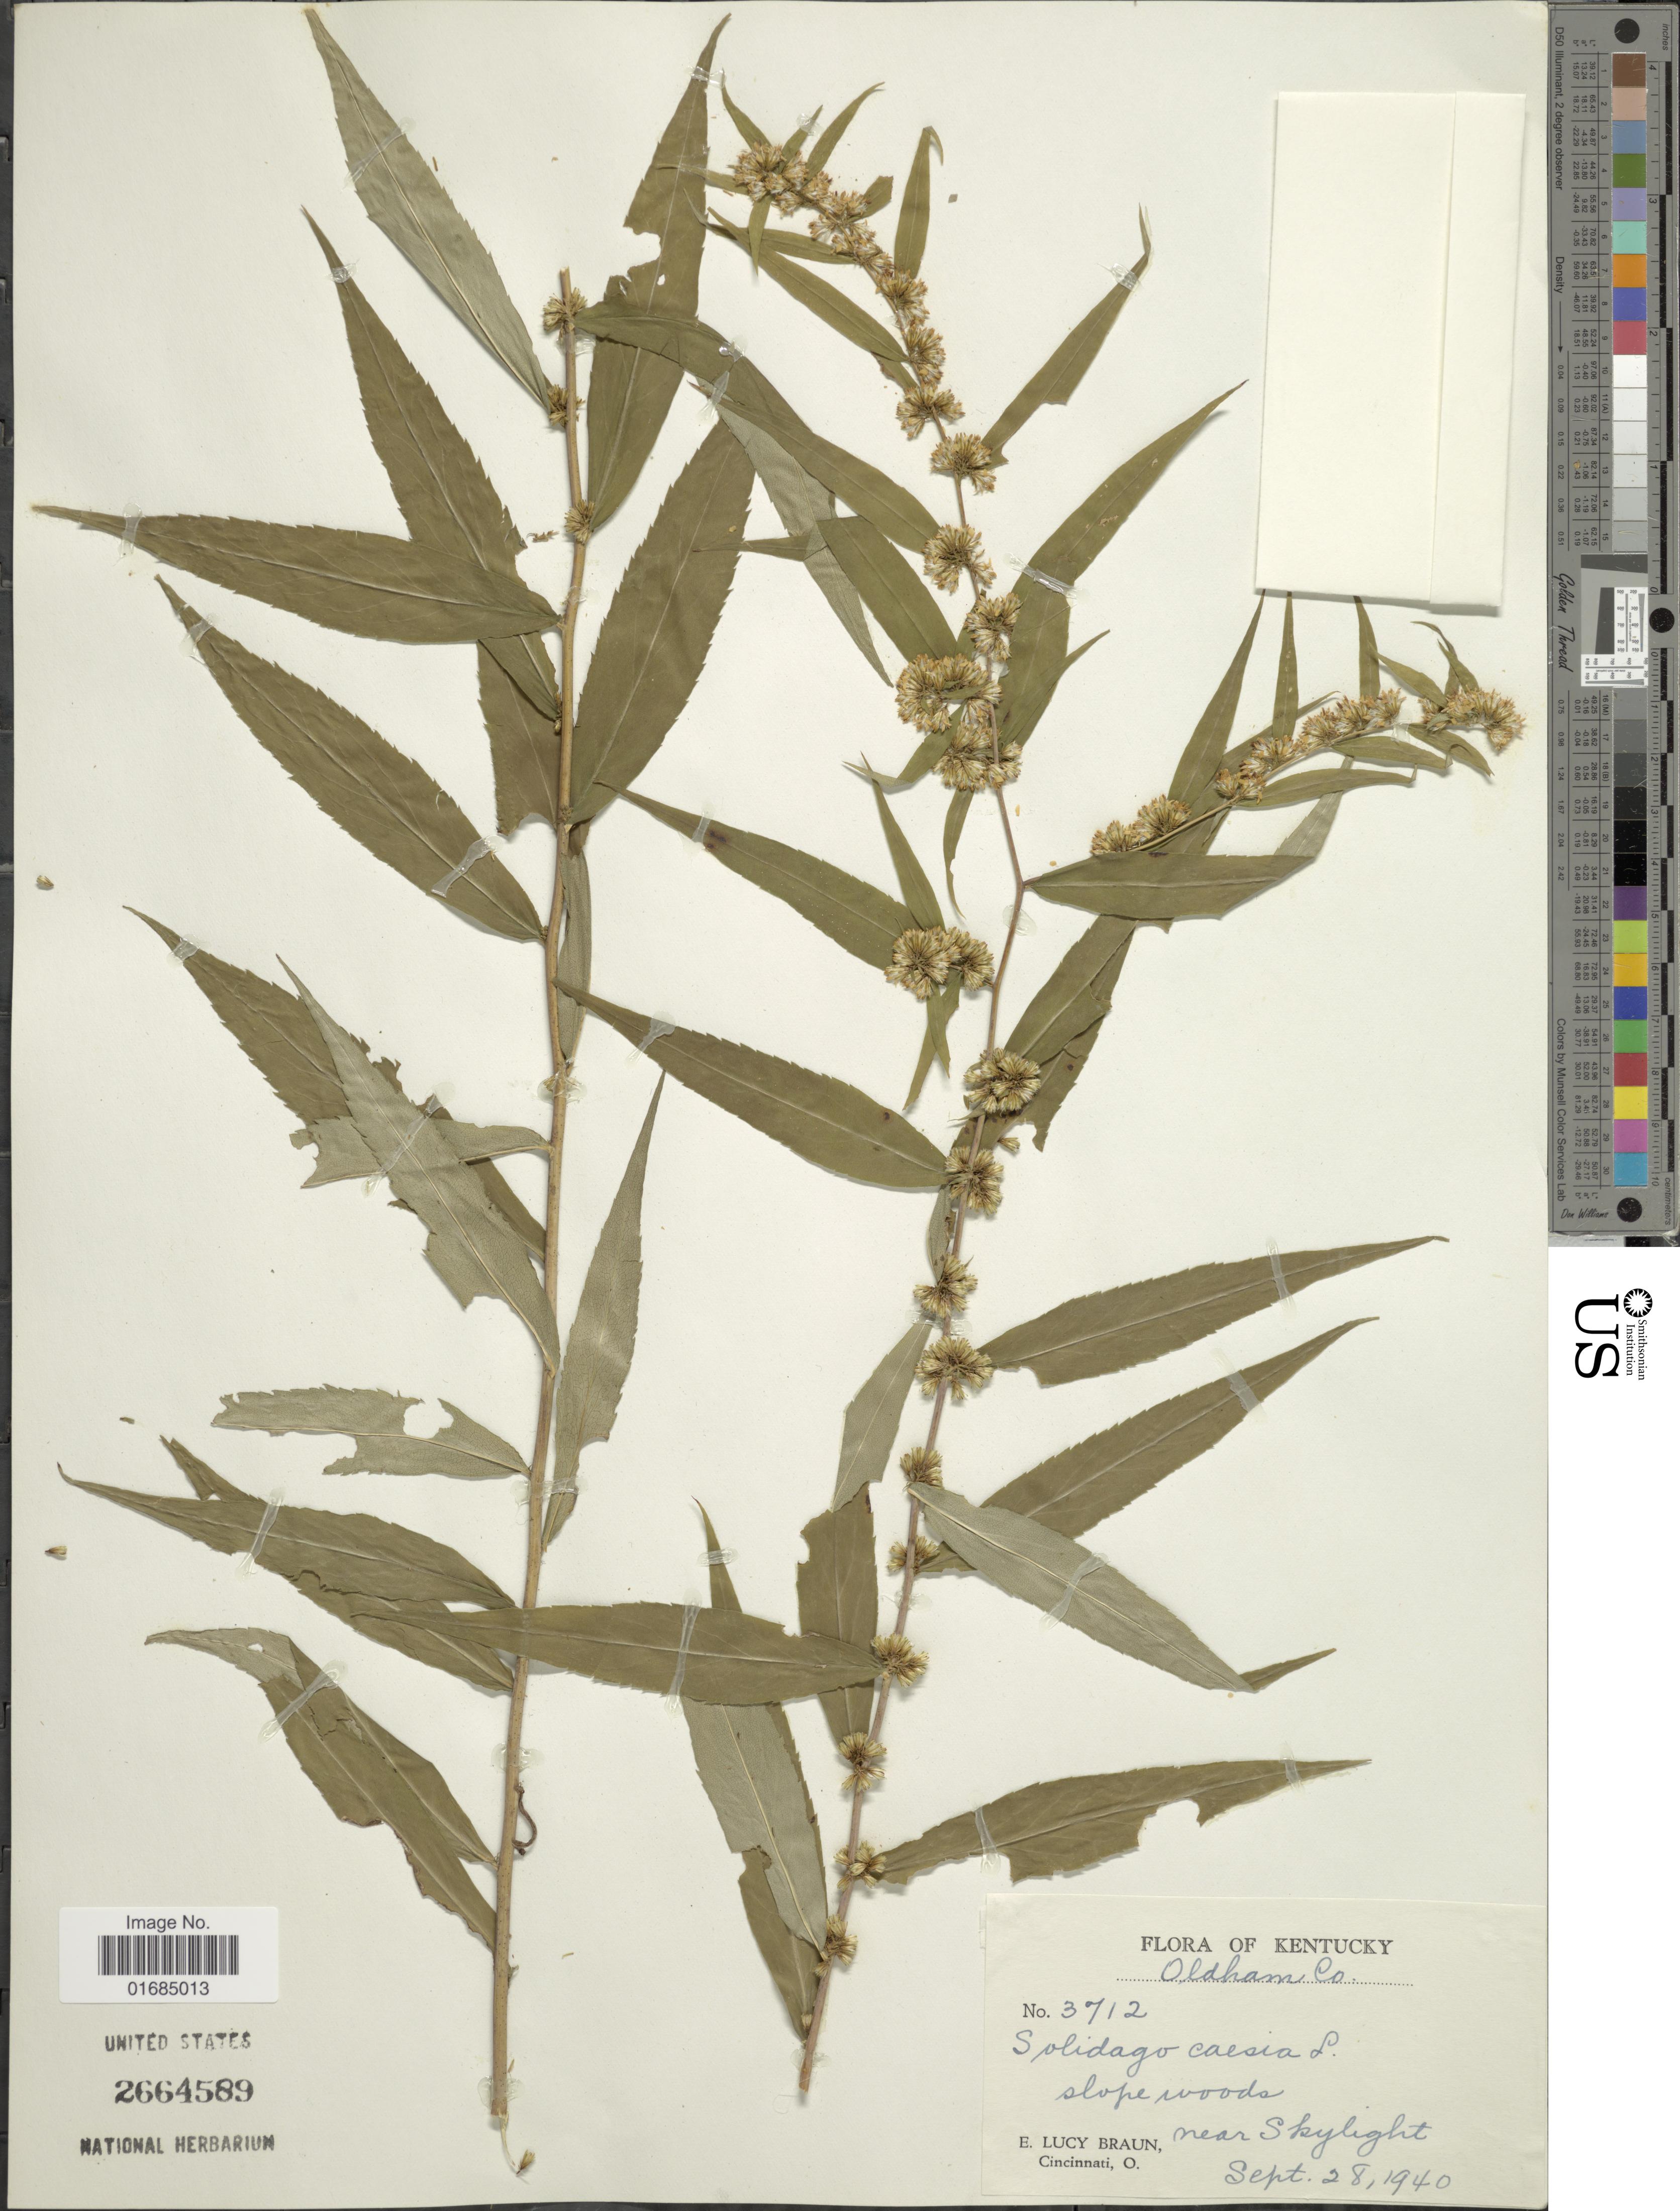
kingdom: Plantae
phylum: Tracheophyta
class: Magnoliopsida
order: Asterales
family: Asteraceae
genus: Solidago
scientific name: Solidago caesia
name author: L.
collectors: E. L. Braun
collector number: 3712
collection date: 1940-09-28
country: United States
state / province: Kentucky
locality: Oldham Co. slope woods, near Skylight.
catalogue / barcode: US 2664589